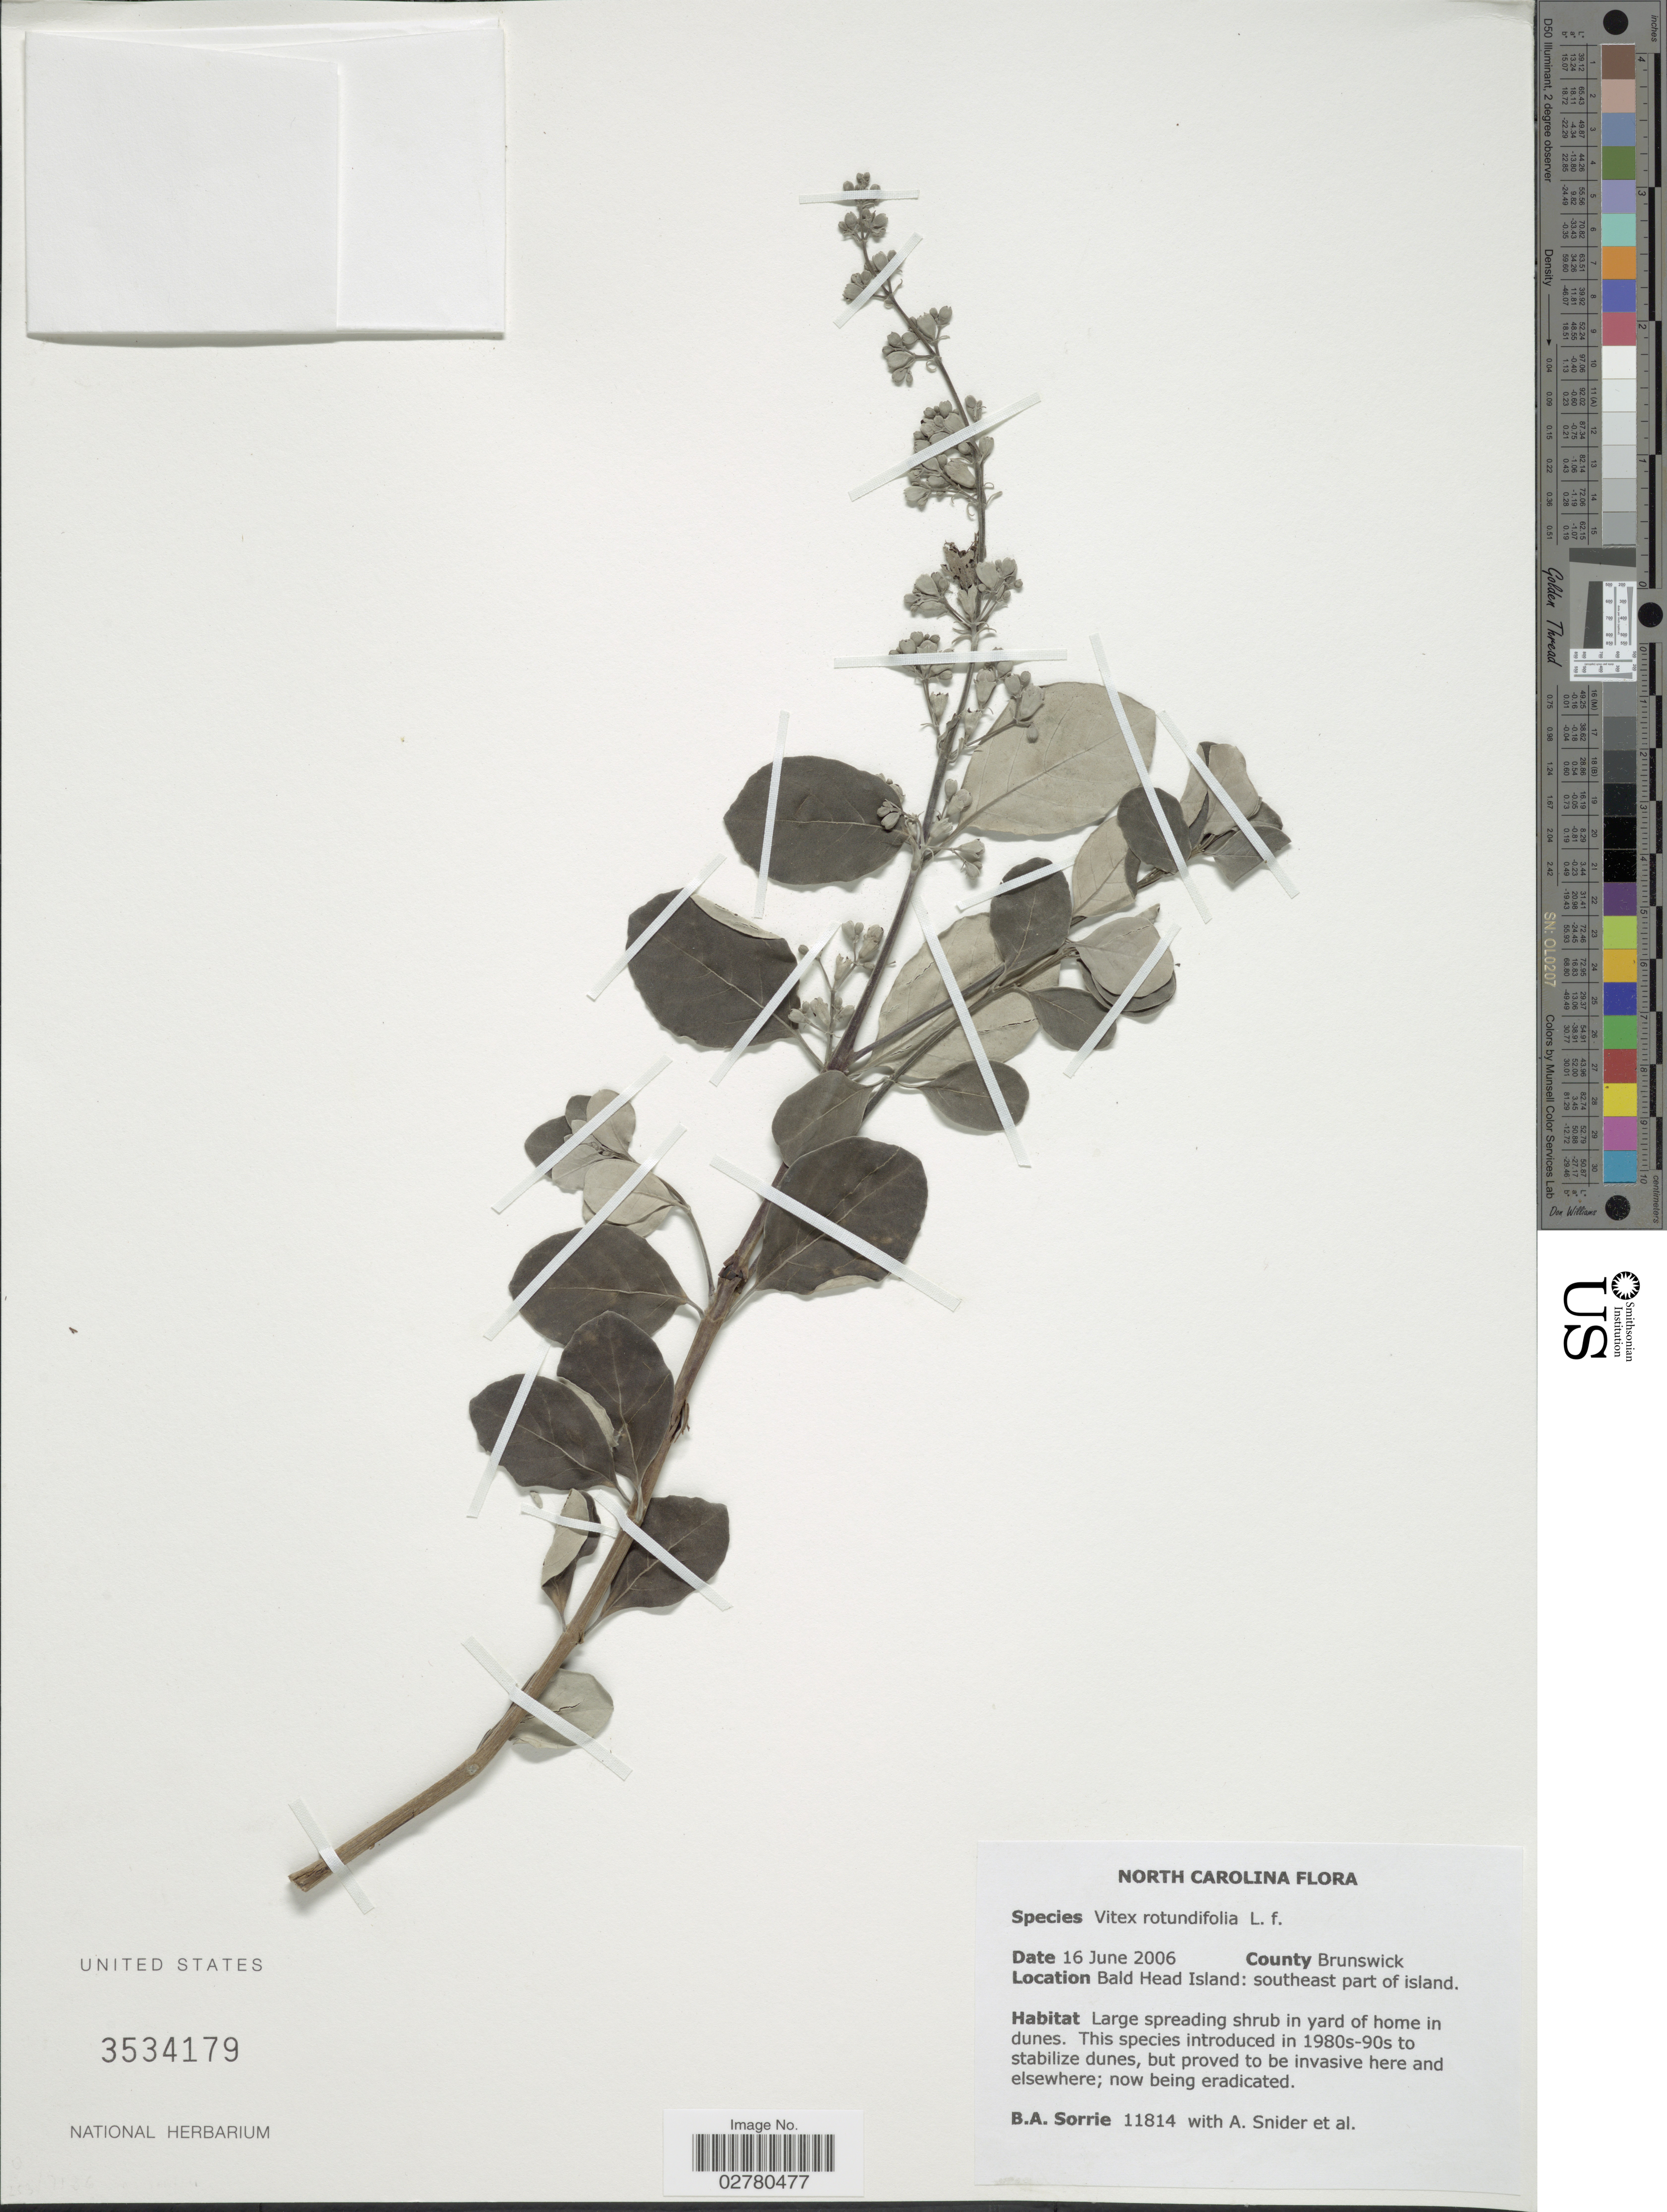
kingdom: Plantae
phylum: Tracheophyta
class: Magnoliopsida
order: Lamiales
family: Lamiaceae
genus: Vitex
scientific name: Vitex rotundifolia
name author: L. f.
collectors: B. Sorrie, A. Snider & et al.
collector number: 11814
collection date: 2006-06-16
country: United States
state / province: North Carolina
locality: County Brunswick, Bald Head Island, southeast part of island.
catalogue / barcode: US 3534179